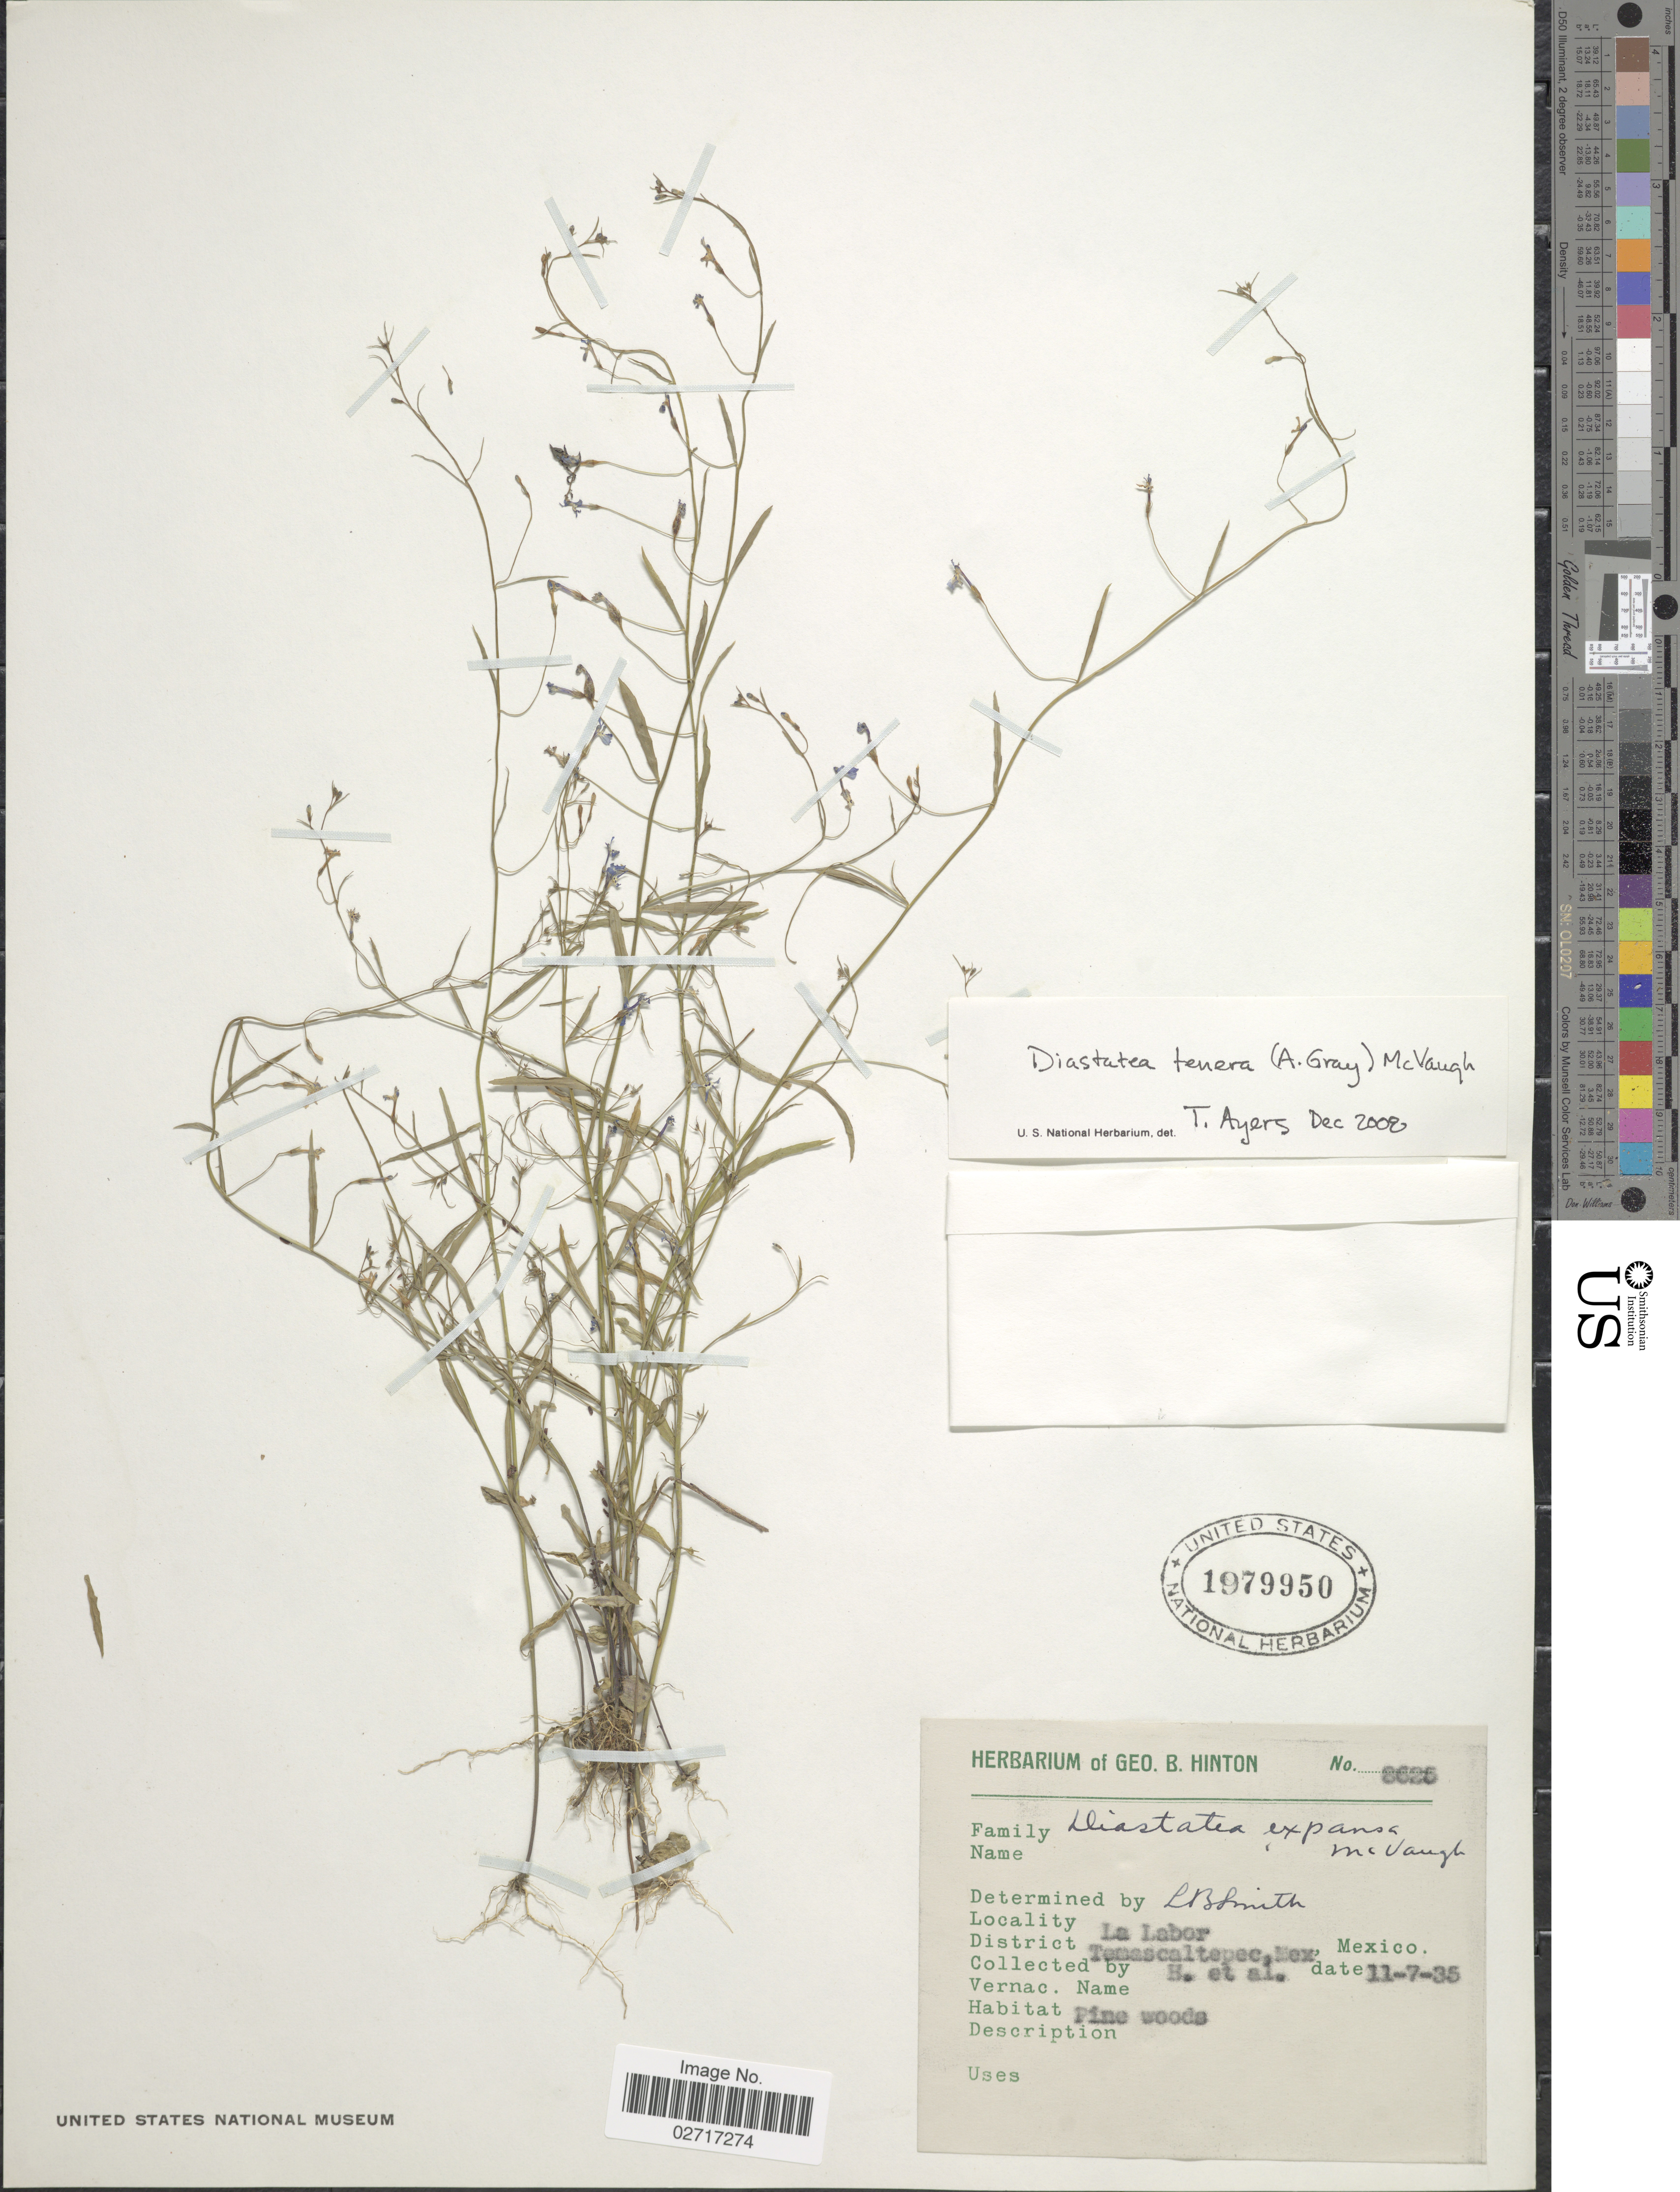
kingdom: Plantae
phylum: Tracheophyta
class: Magnoliopsida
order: Asterales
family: Campanulaceae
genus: Diastatea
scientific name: Diastatea tenera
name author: (A. Gray) McVaugh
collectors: G. B. Hinton & et al.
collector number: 8625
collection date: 1935-11-07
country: Mexico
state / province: México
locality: La Labor, District Temascaltepec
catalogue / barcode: US 1979950